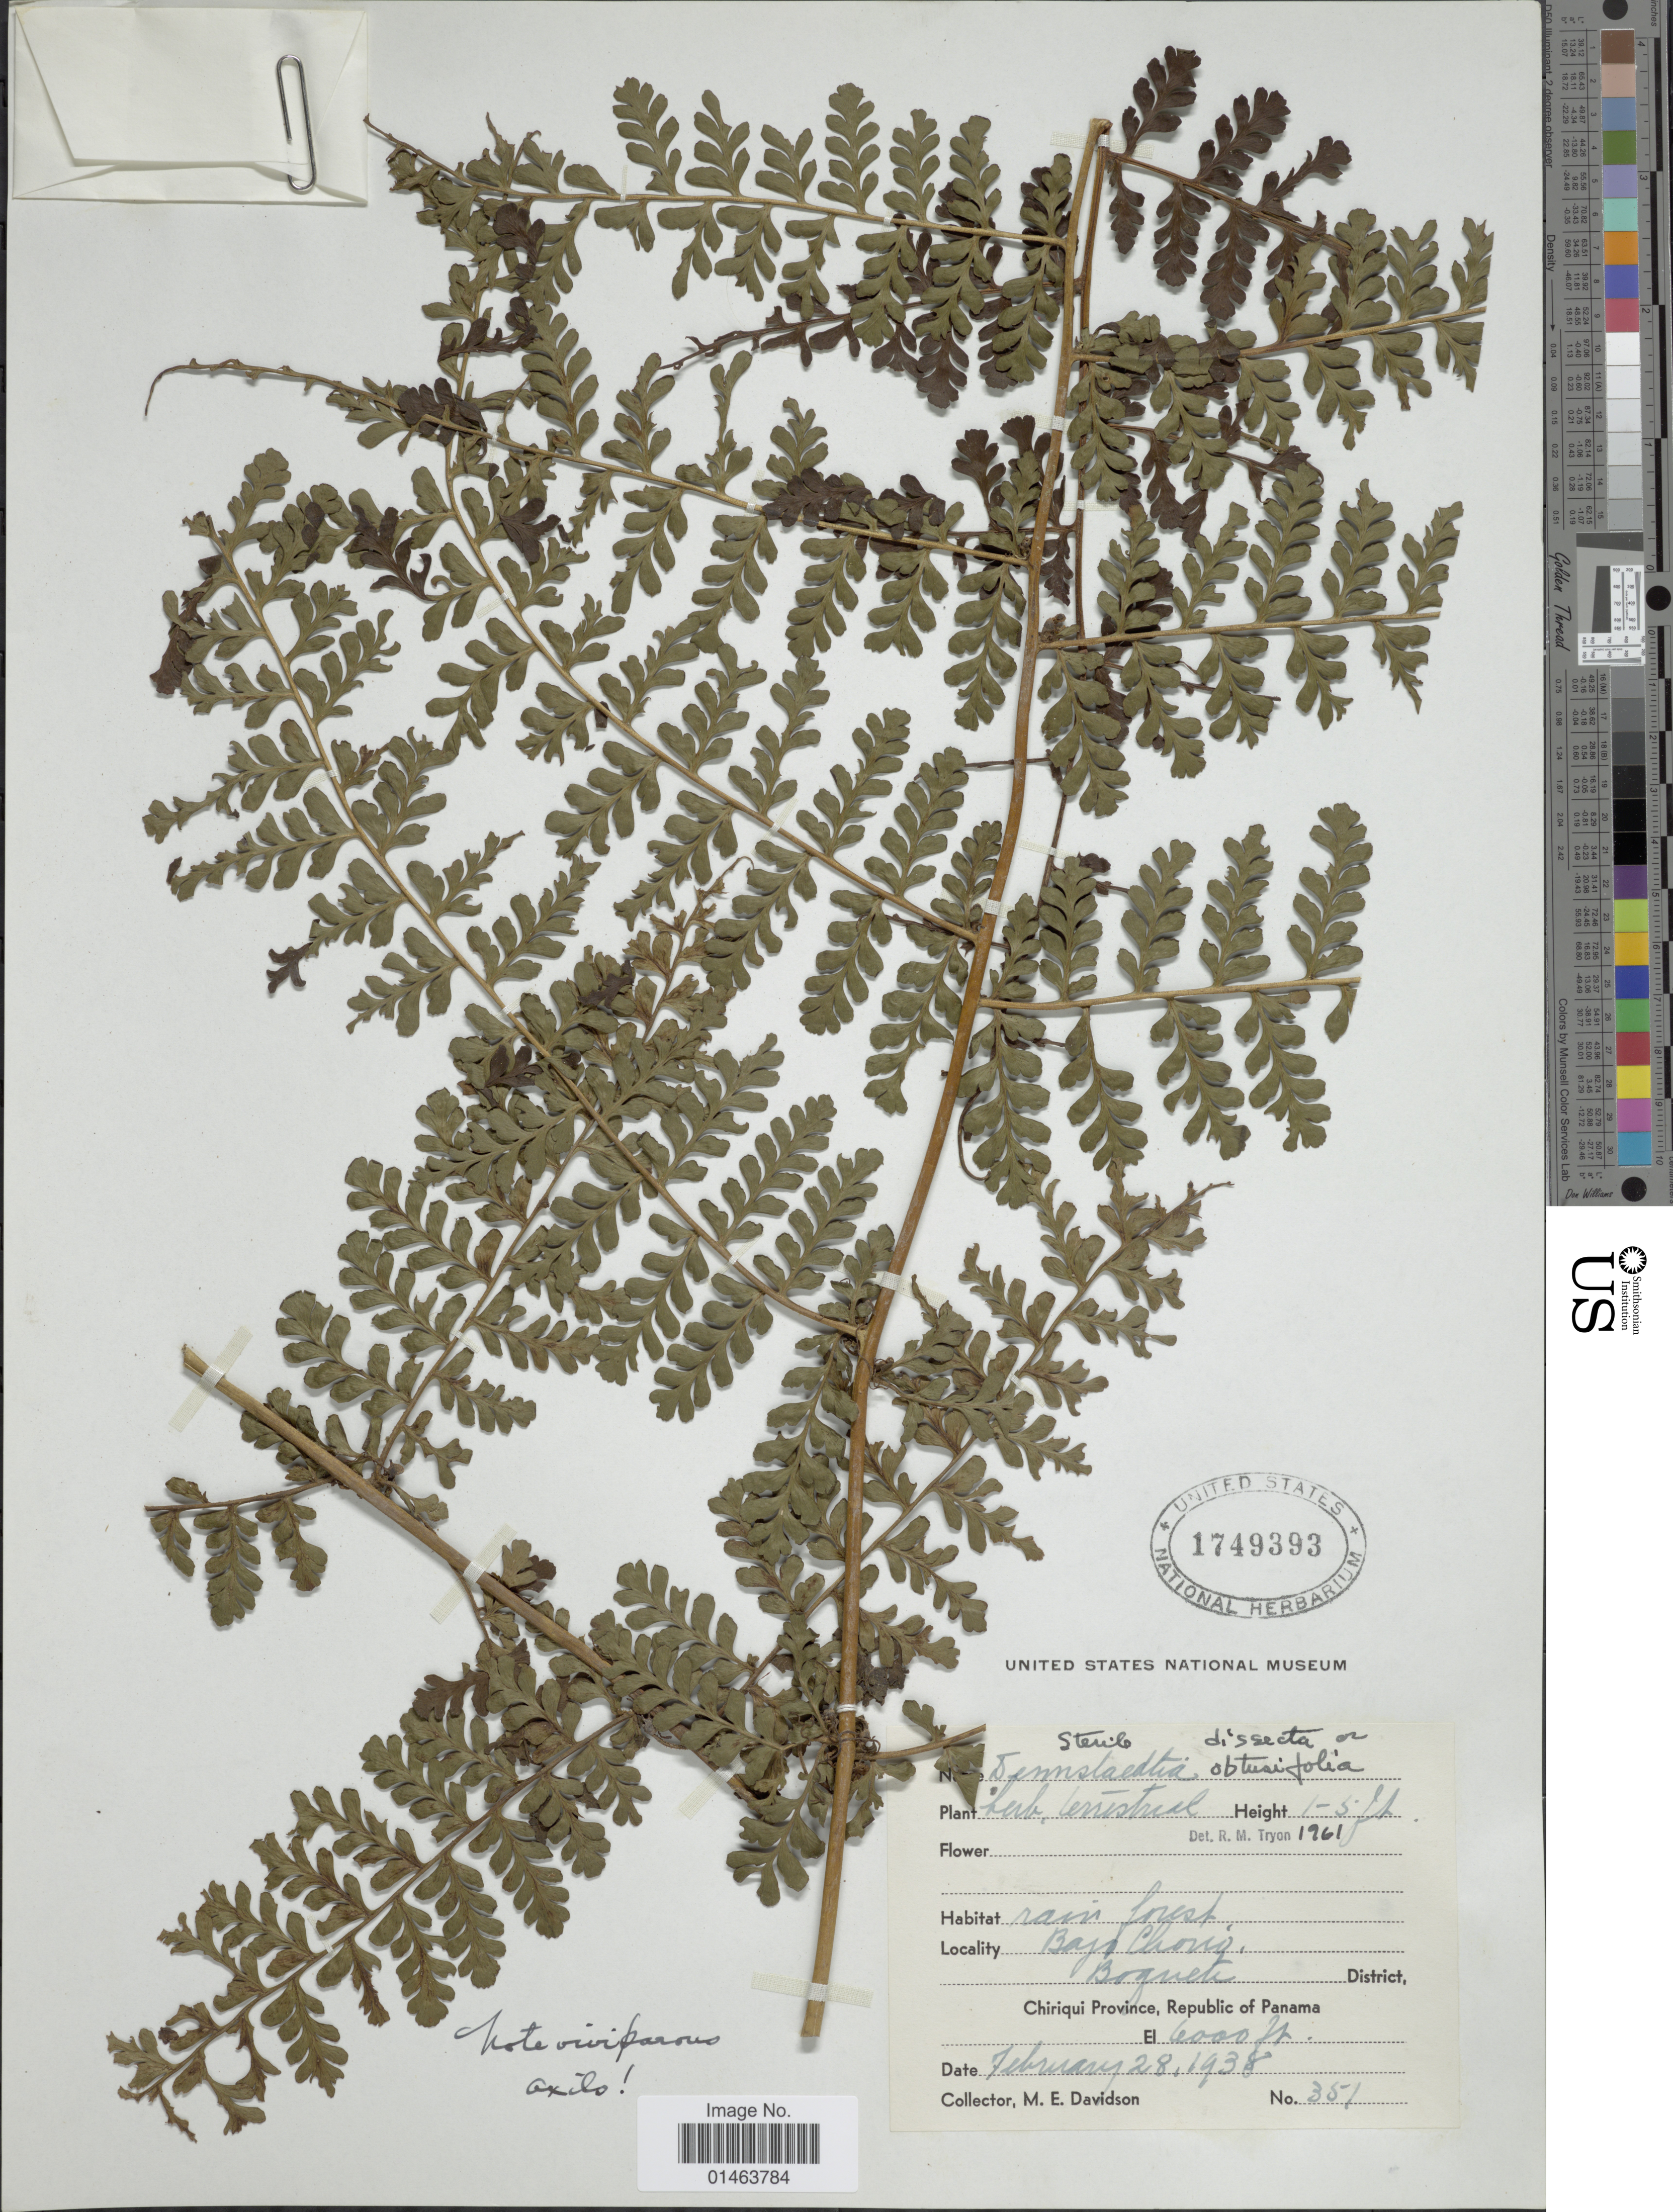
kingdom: Plantae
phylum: Tracheophyta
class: Polypodiopsida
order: Polypodiales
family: Dennstaedtiaceae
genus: Dennstaedtia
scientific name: Dennstaedtia auriculata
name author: Navarr. & B. Øllg.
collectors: M. E. Davidson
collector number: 351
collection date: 1938-02-28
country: Panama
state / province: Chiriqui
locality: Panama, Bajo Chorro, Boquete District.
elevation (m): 1829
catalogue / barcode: US 1749393